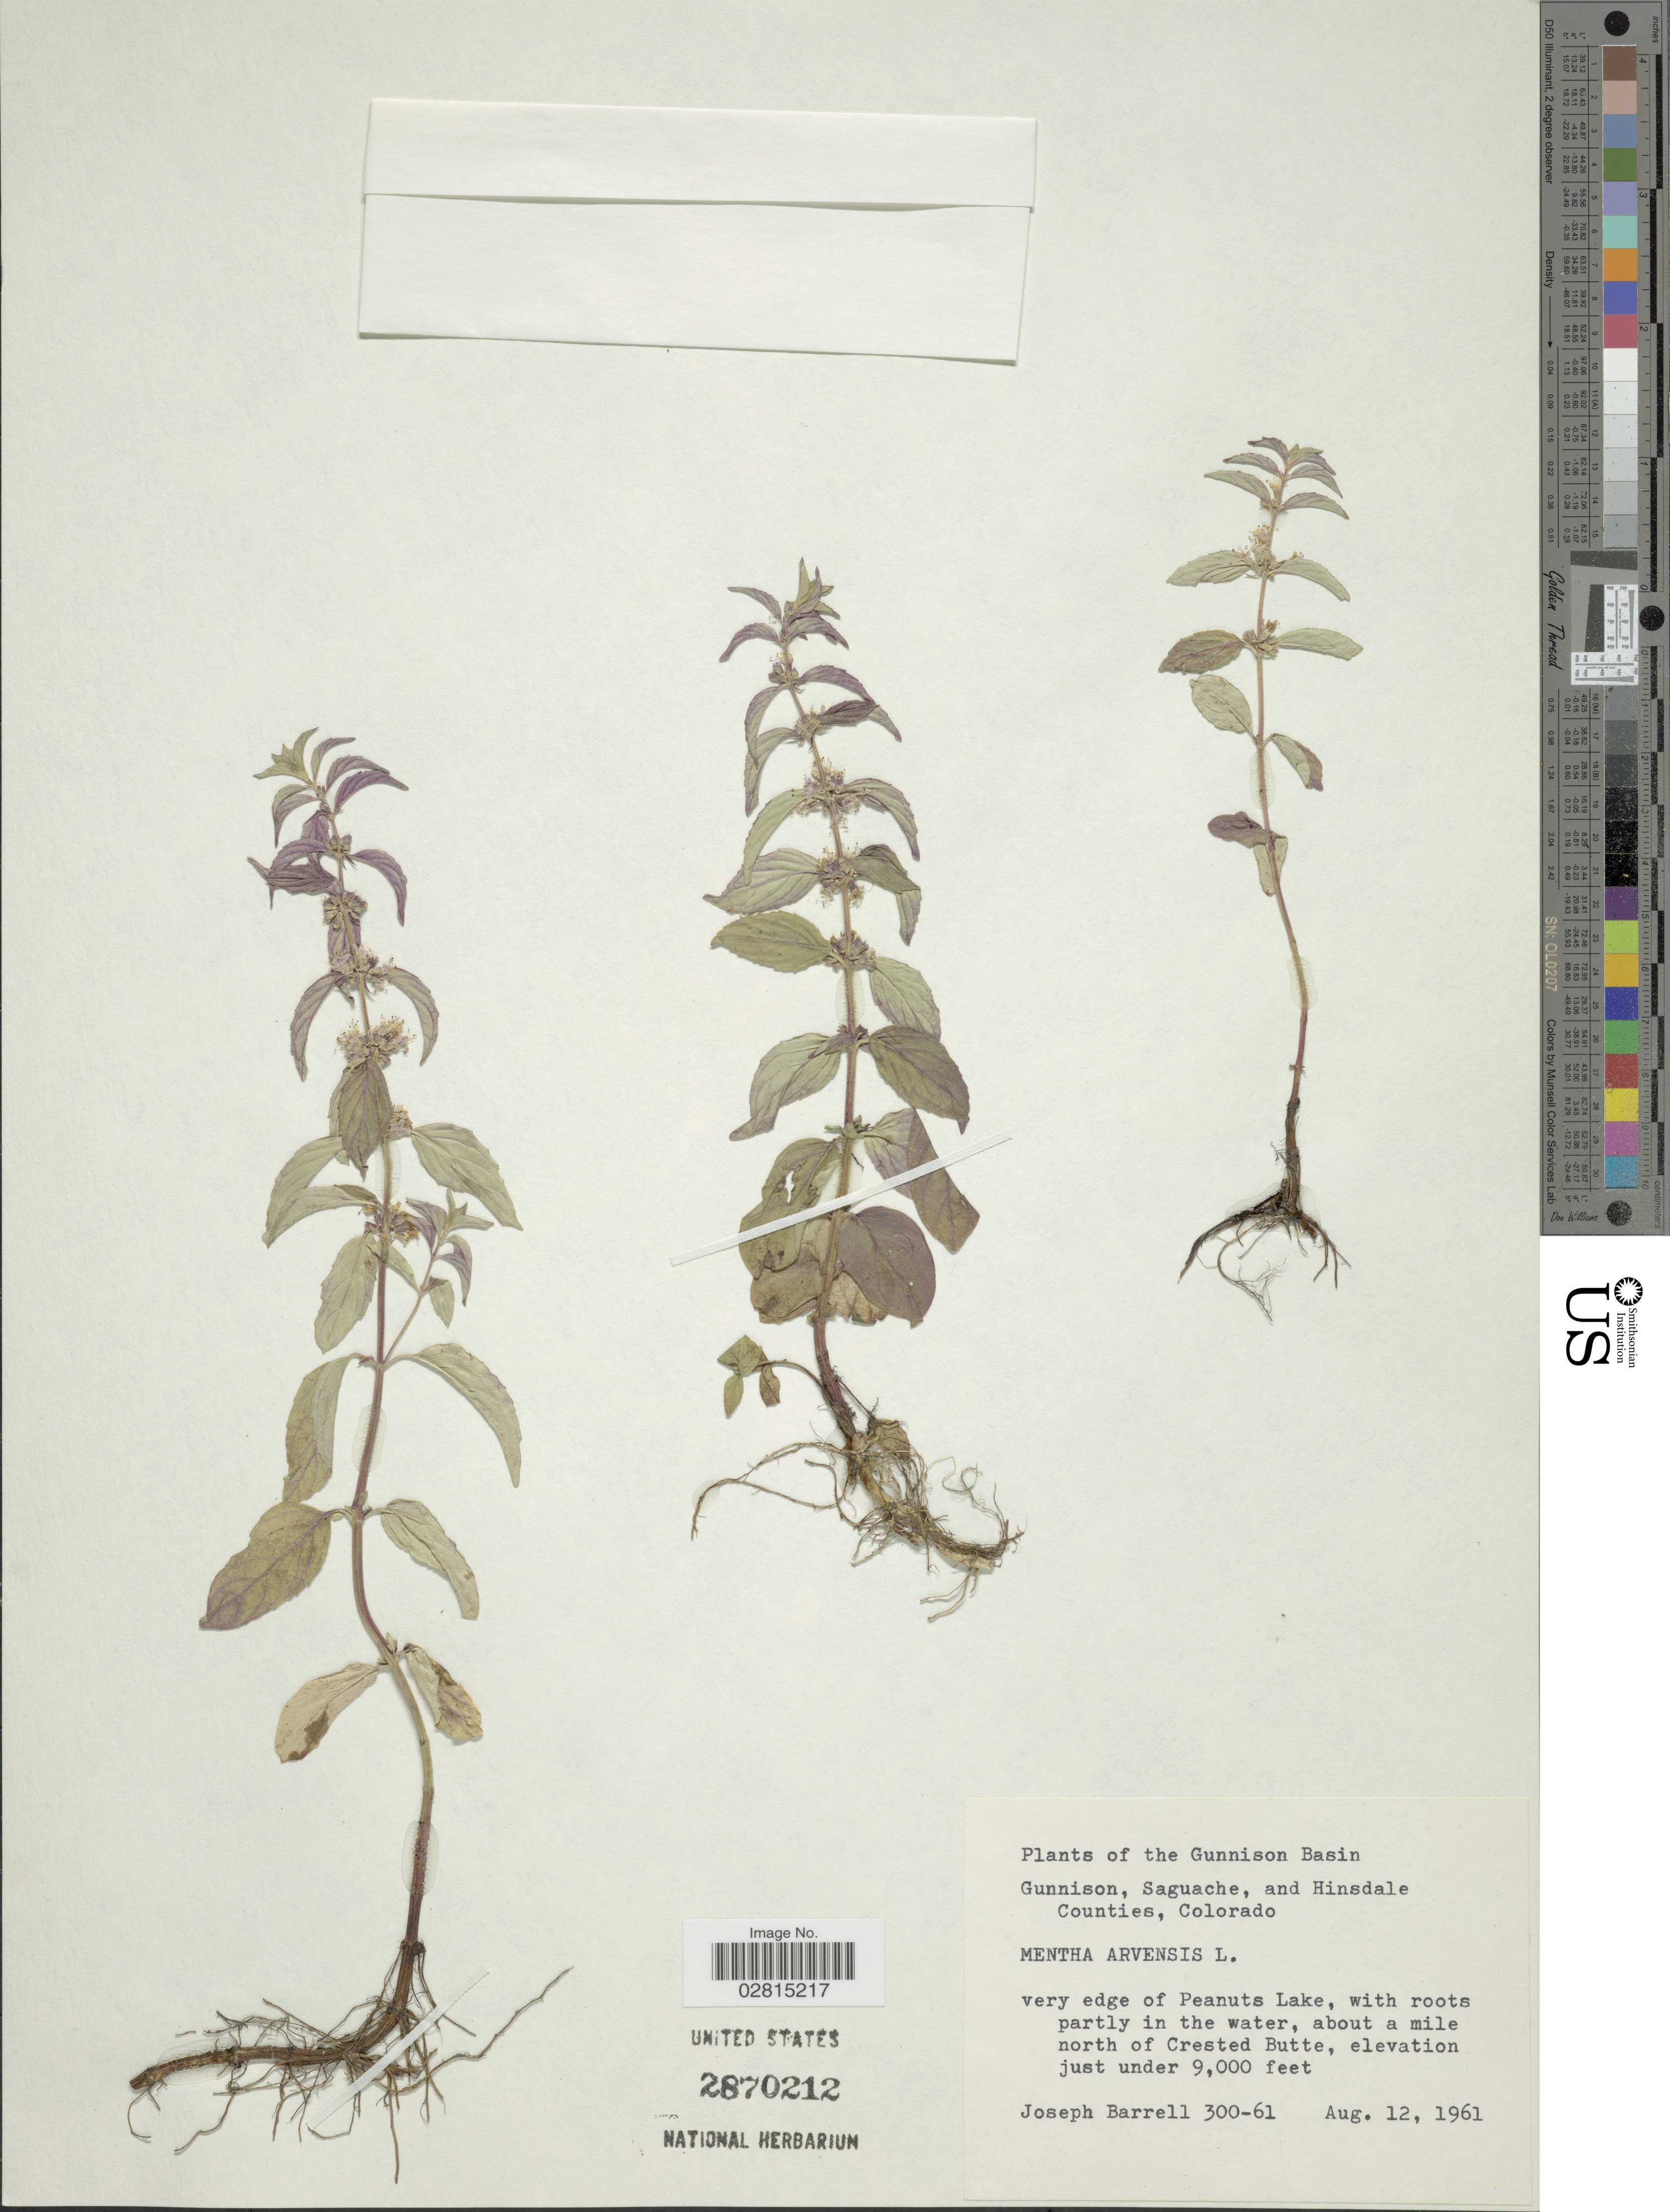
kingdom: Plantae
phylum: Tracheophyta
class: Magnoliopsida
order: Lamiales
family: Lamiaceae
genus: Mentha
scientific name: Mentha arvensis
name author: L.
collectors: J. Barrell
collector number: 300-61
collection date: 1961-08-12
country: United States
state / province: Colorado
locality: Gunnison Basin, Gunnison, Saguache, and Hinsdale Counties, very edge of Peanuts Lake, about a mile north of Crested Butte.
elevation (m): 2743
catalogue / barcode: US 2870212